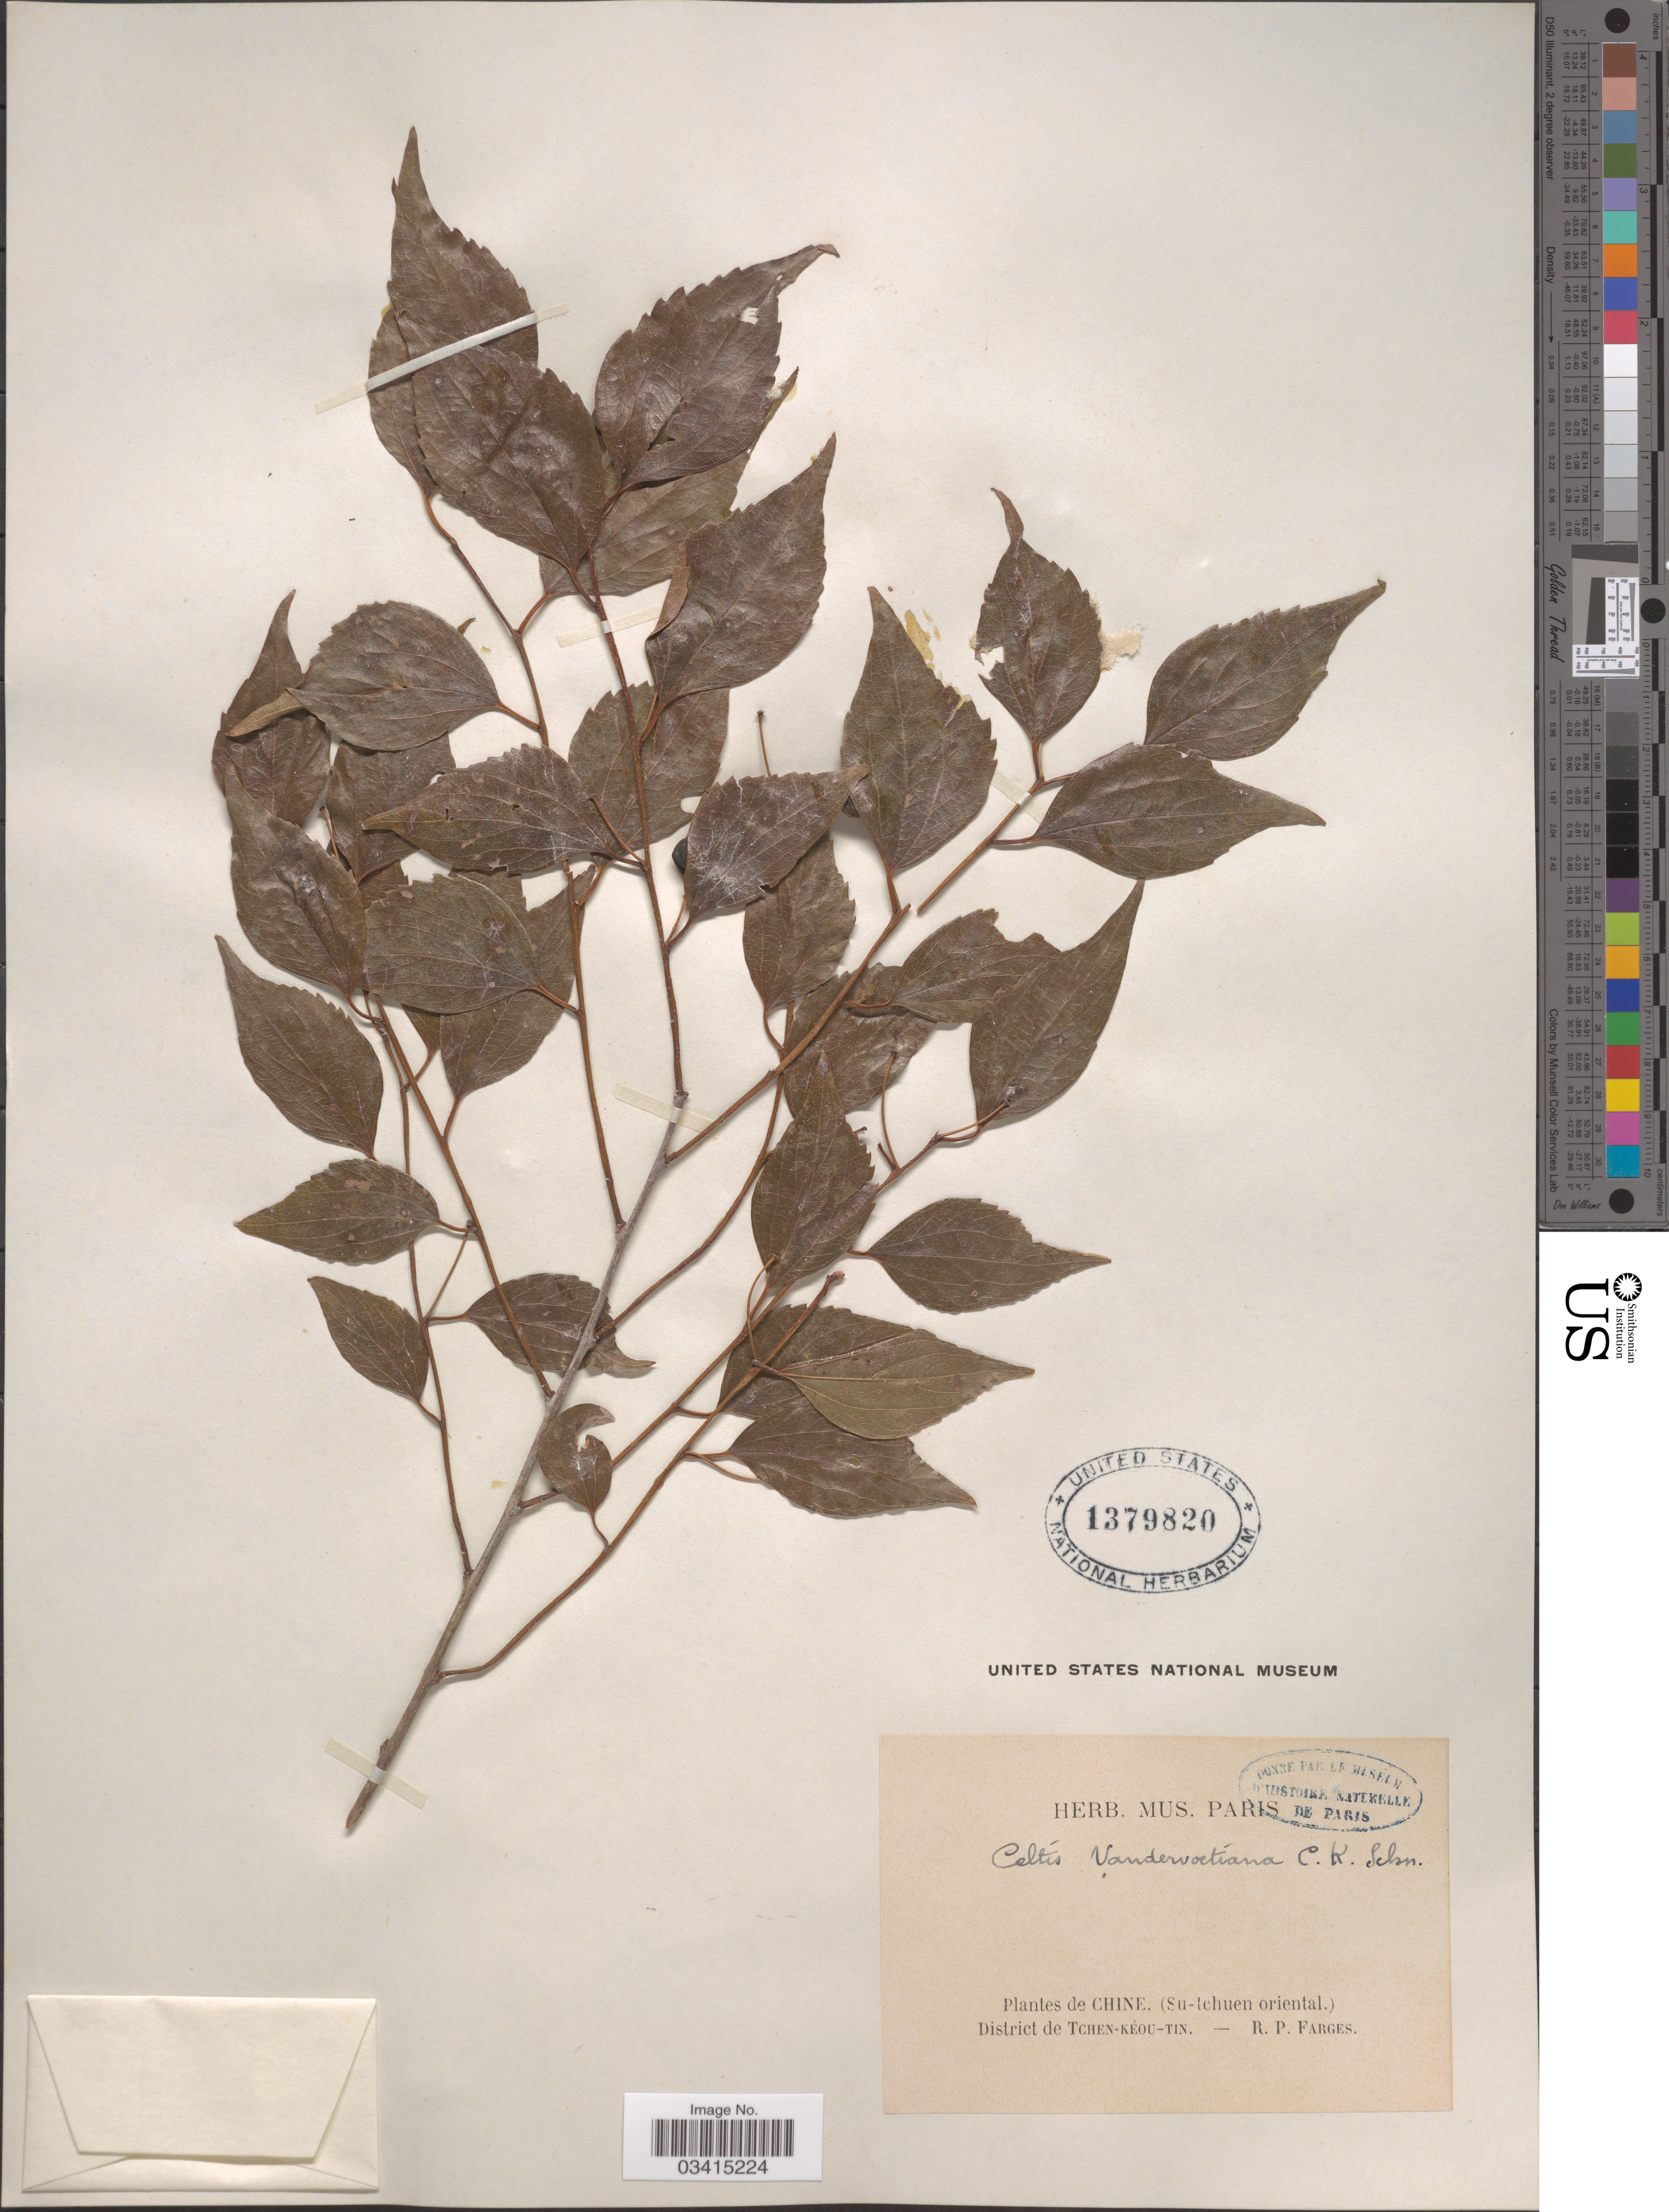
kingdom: Plantae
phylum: Tracheophyta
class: Magnoliopsida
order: Rosales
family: Cannabaceae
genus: Celtis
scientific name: Celtis sinensis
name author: Pers.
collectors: R. Farges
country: China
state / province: Sichuan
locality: (Su-tchuen oriental.), District de Tchen-Kéou-Tin.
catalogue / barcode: US 1379820